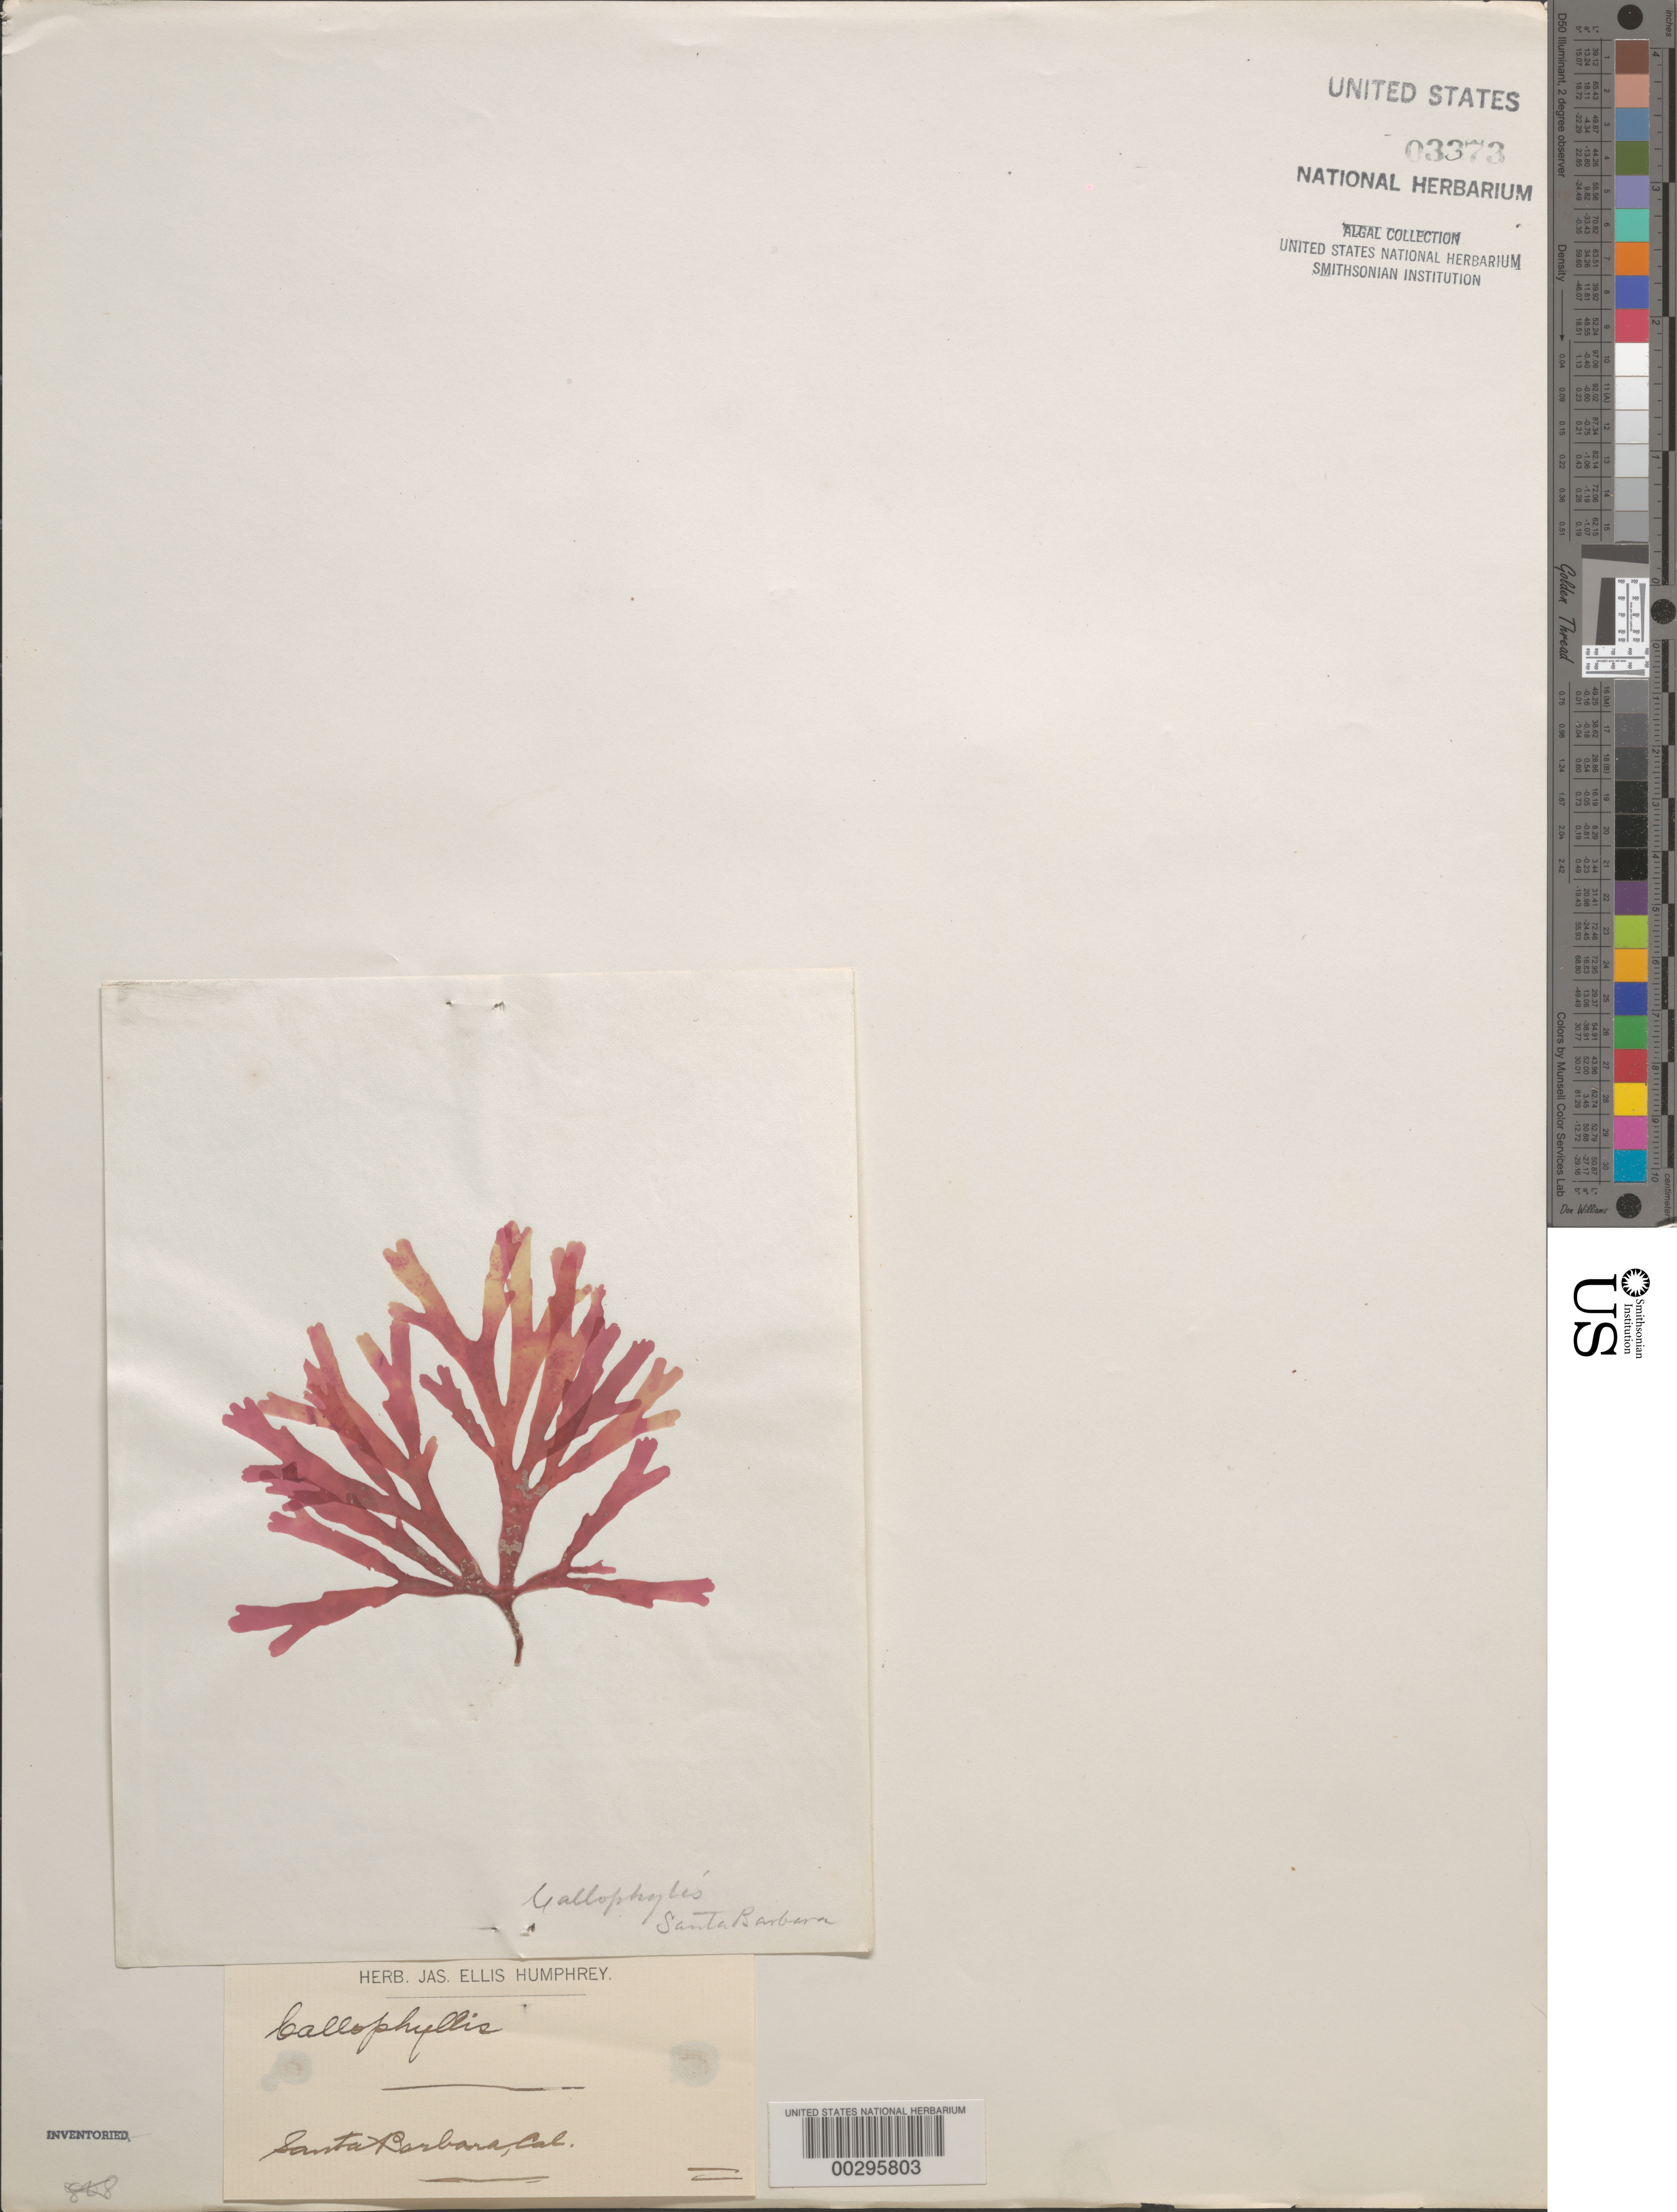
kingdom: Plantae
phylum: Rhodophyta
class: Florideophyceae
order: Gigartinales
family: Kallymeniaceae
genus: Callophyllis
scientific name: Callophyllis sp.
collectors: J. Humphrey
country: United States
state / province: California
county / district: Santa Barbara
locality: Santa Barbara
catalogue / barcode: US 3373